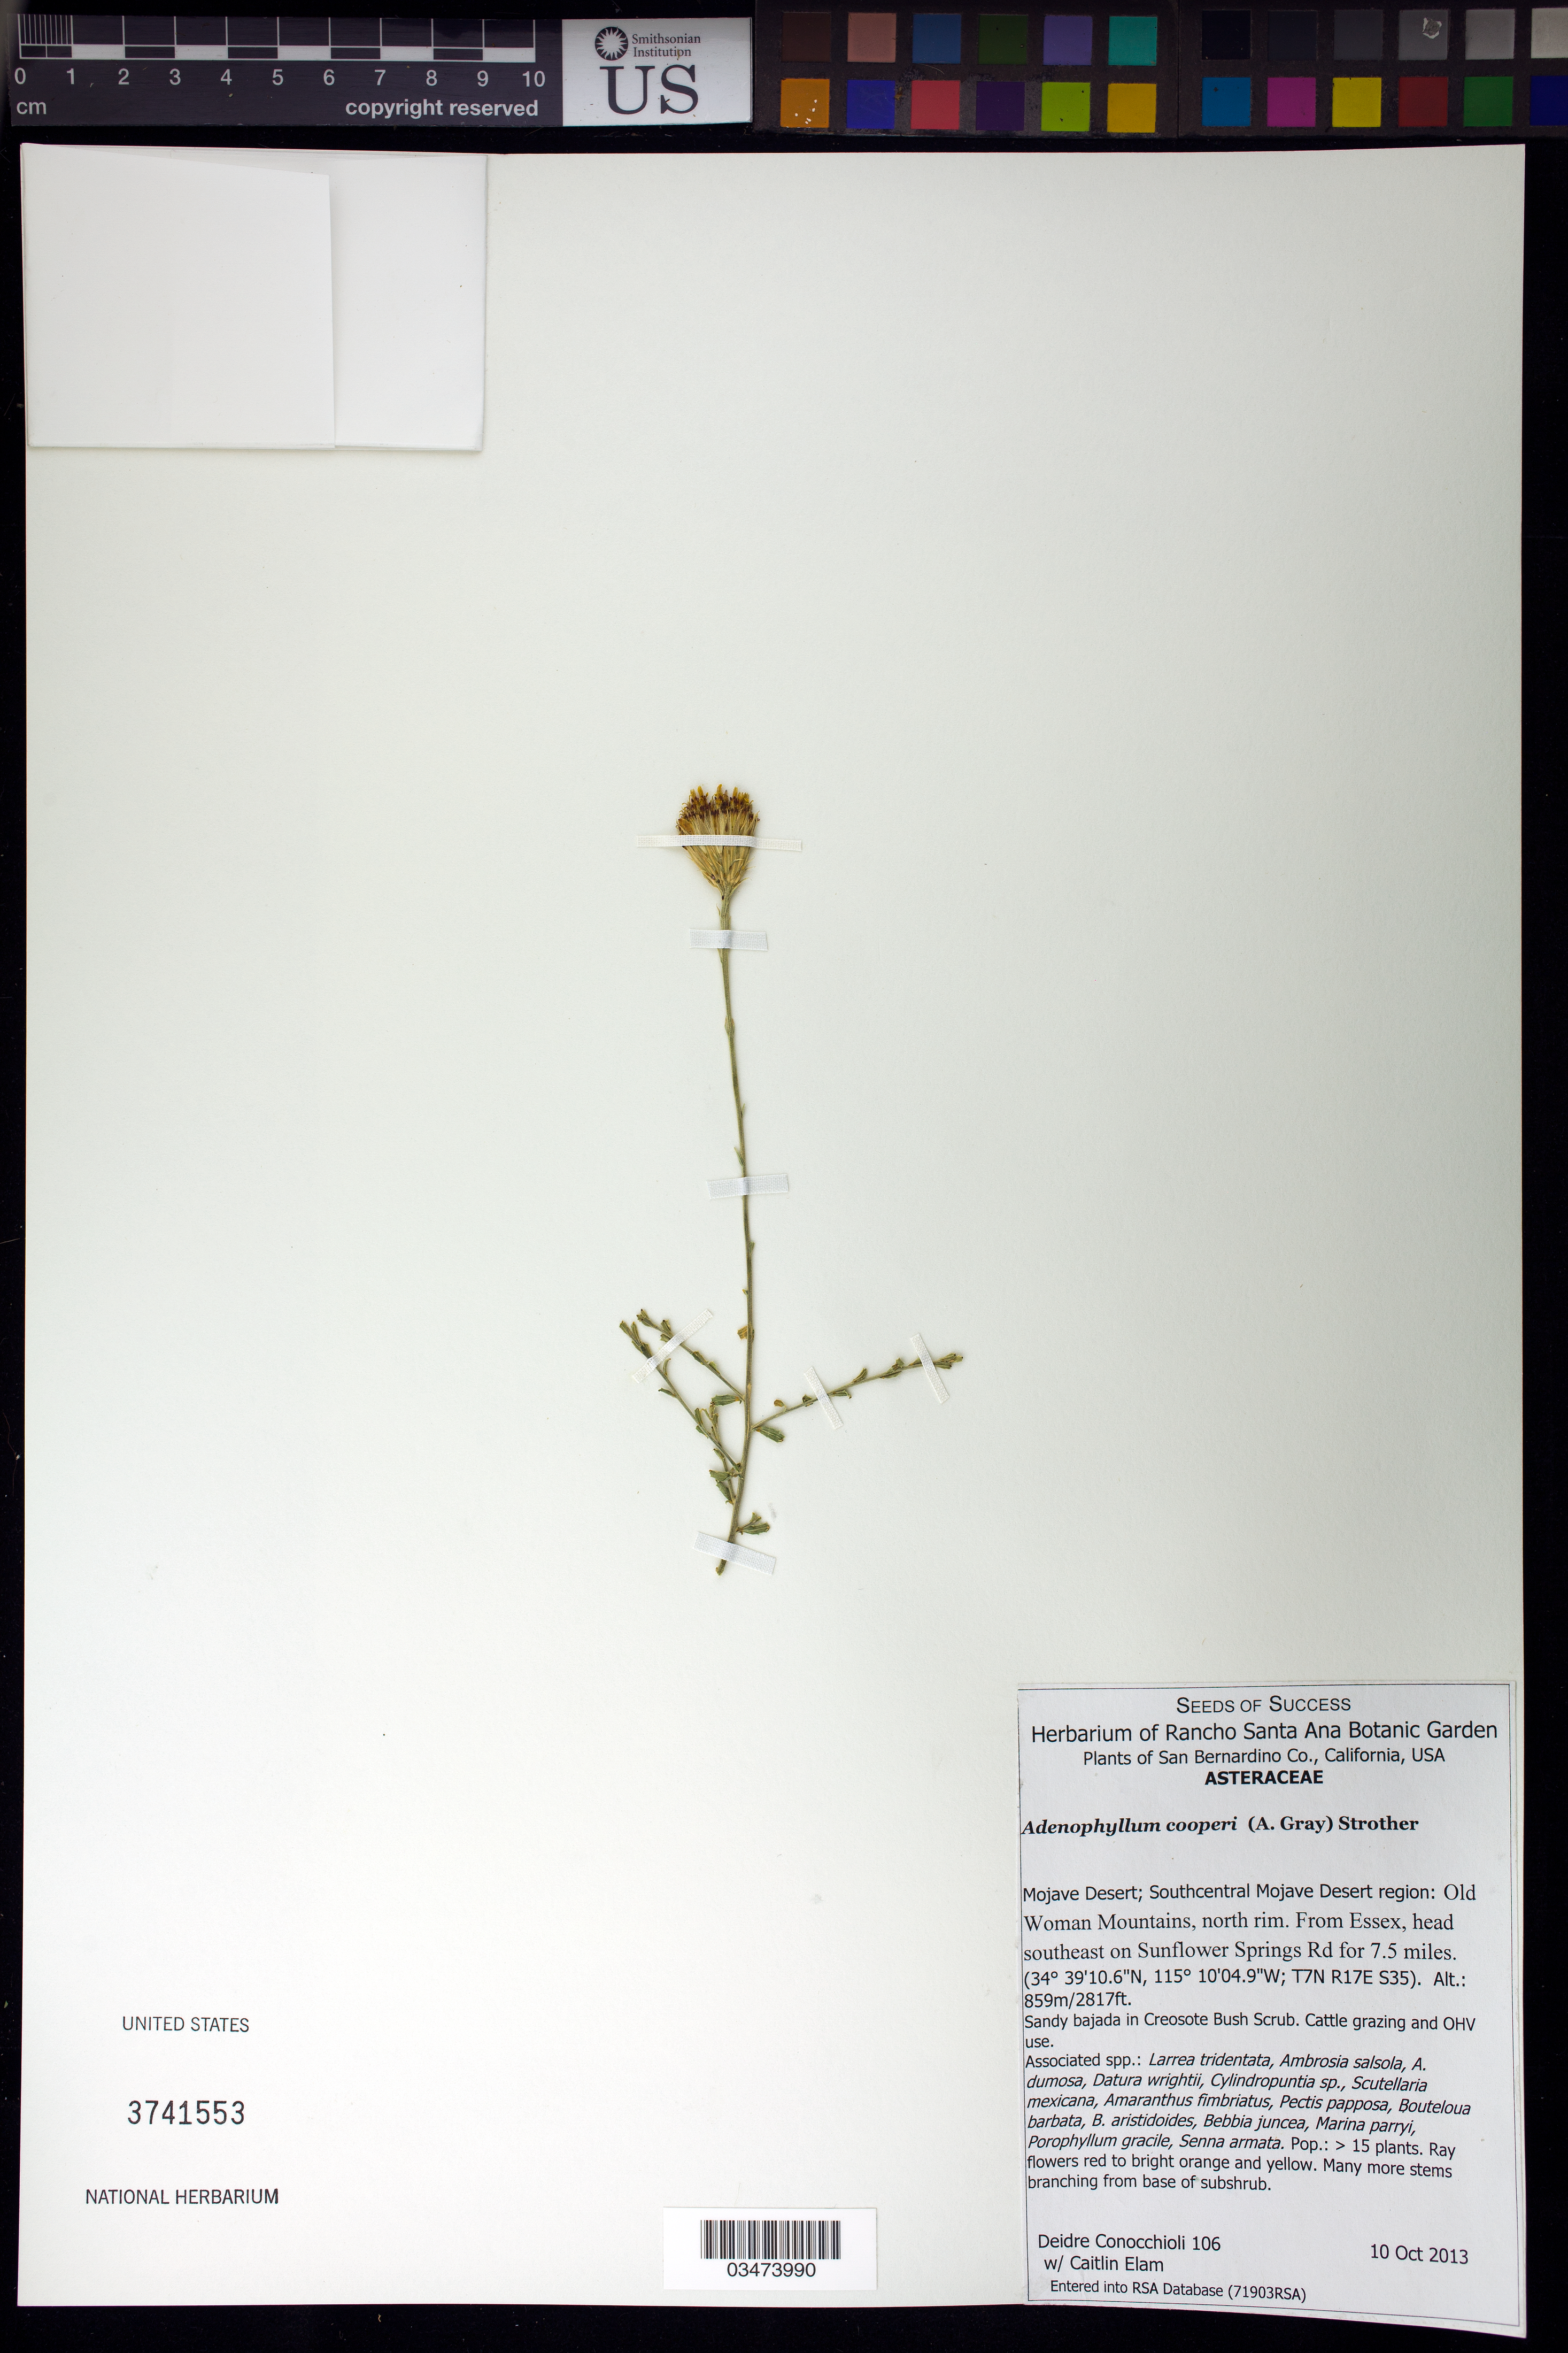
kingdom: Plantae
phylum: Tracheophyta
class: Magnoliopsida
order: Asterales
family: Asteraceae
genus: Adenophyllum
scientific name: Adenophyllum cooperi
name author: (A. Gray) Strother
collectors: D. Conocchioli & C. Elam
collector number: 106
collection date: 2013-10-10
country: United States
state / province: California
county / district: San Bernardino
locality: Mojave Desert, Southcentral region, Old Woman Mts. north rim. From Essex, head SE on Sunflower Springs Rd for 7.5 miles.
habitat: Sandy bajada in Creosote Bush Scrub. Associated species: Larrea tridentata, Ambrosia salsola, Ambrosia dumosa, Datura wrightii, ect.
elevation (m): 859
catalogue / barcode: US 3741553